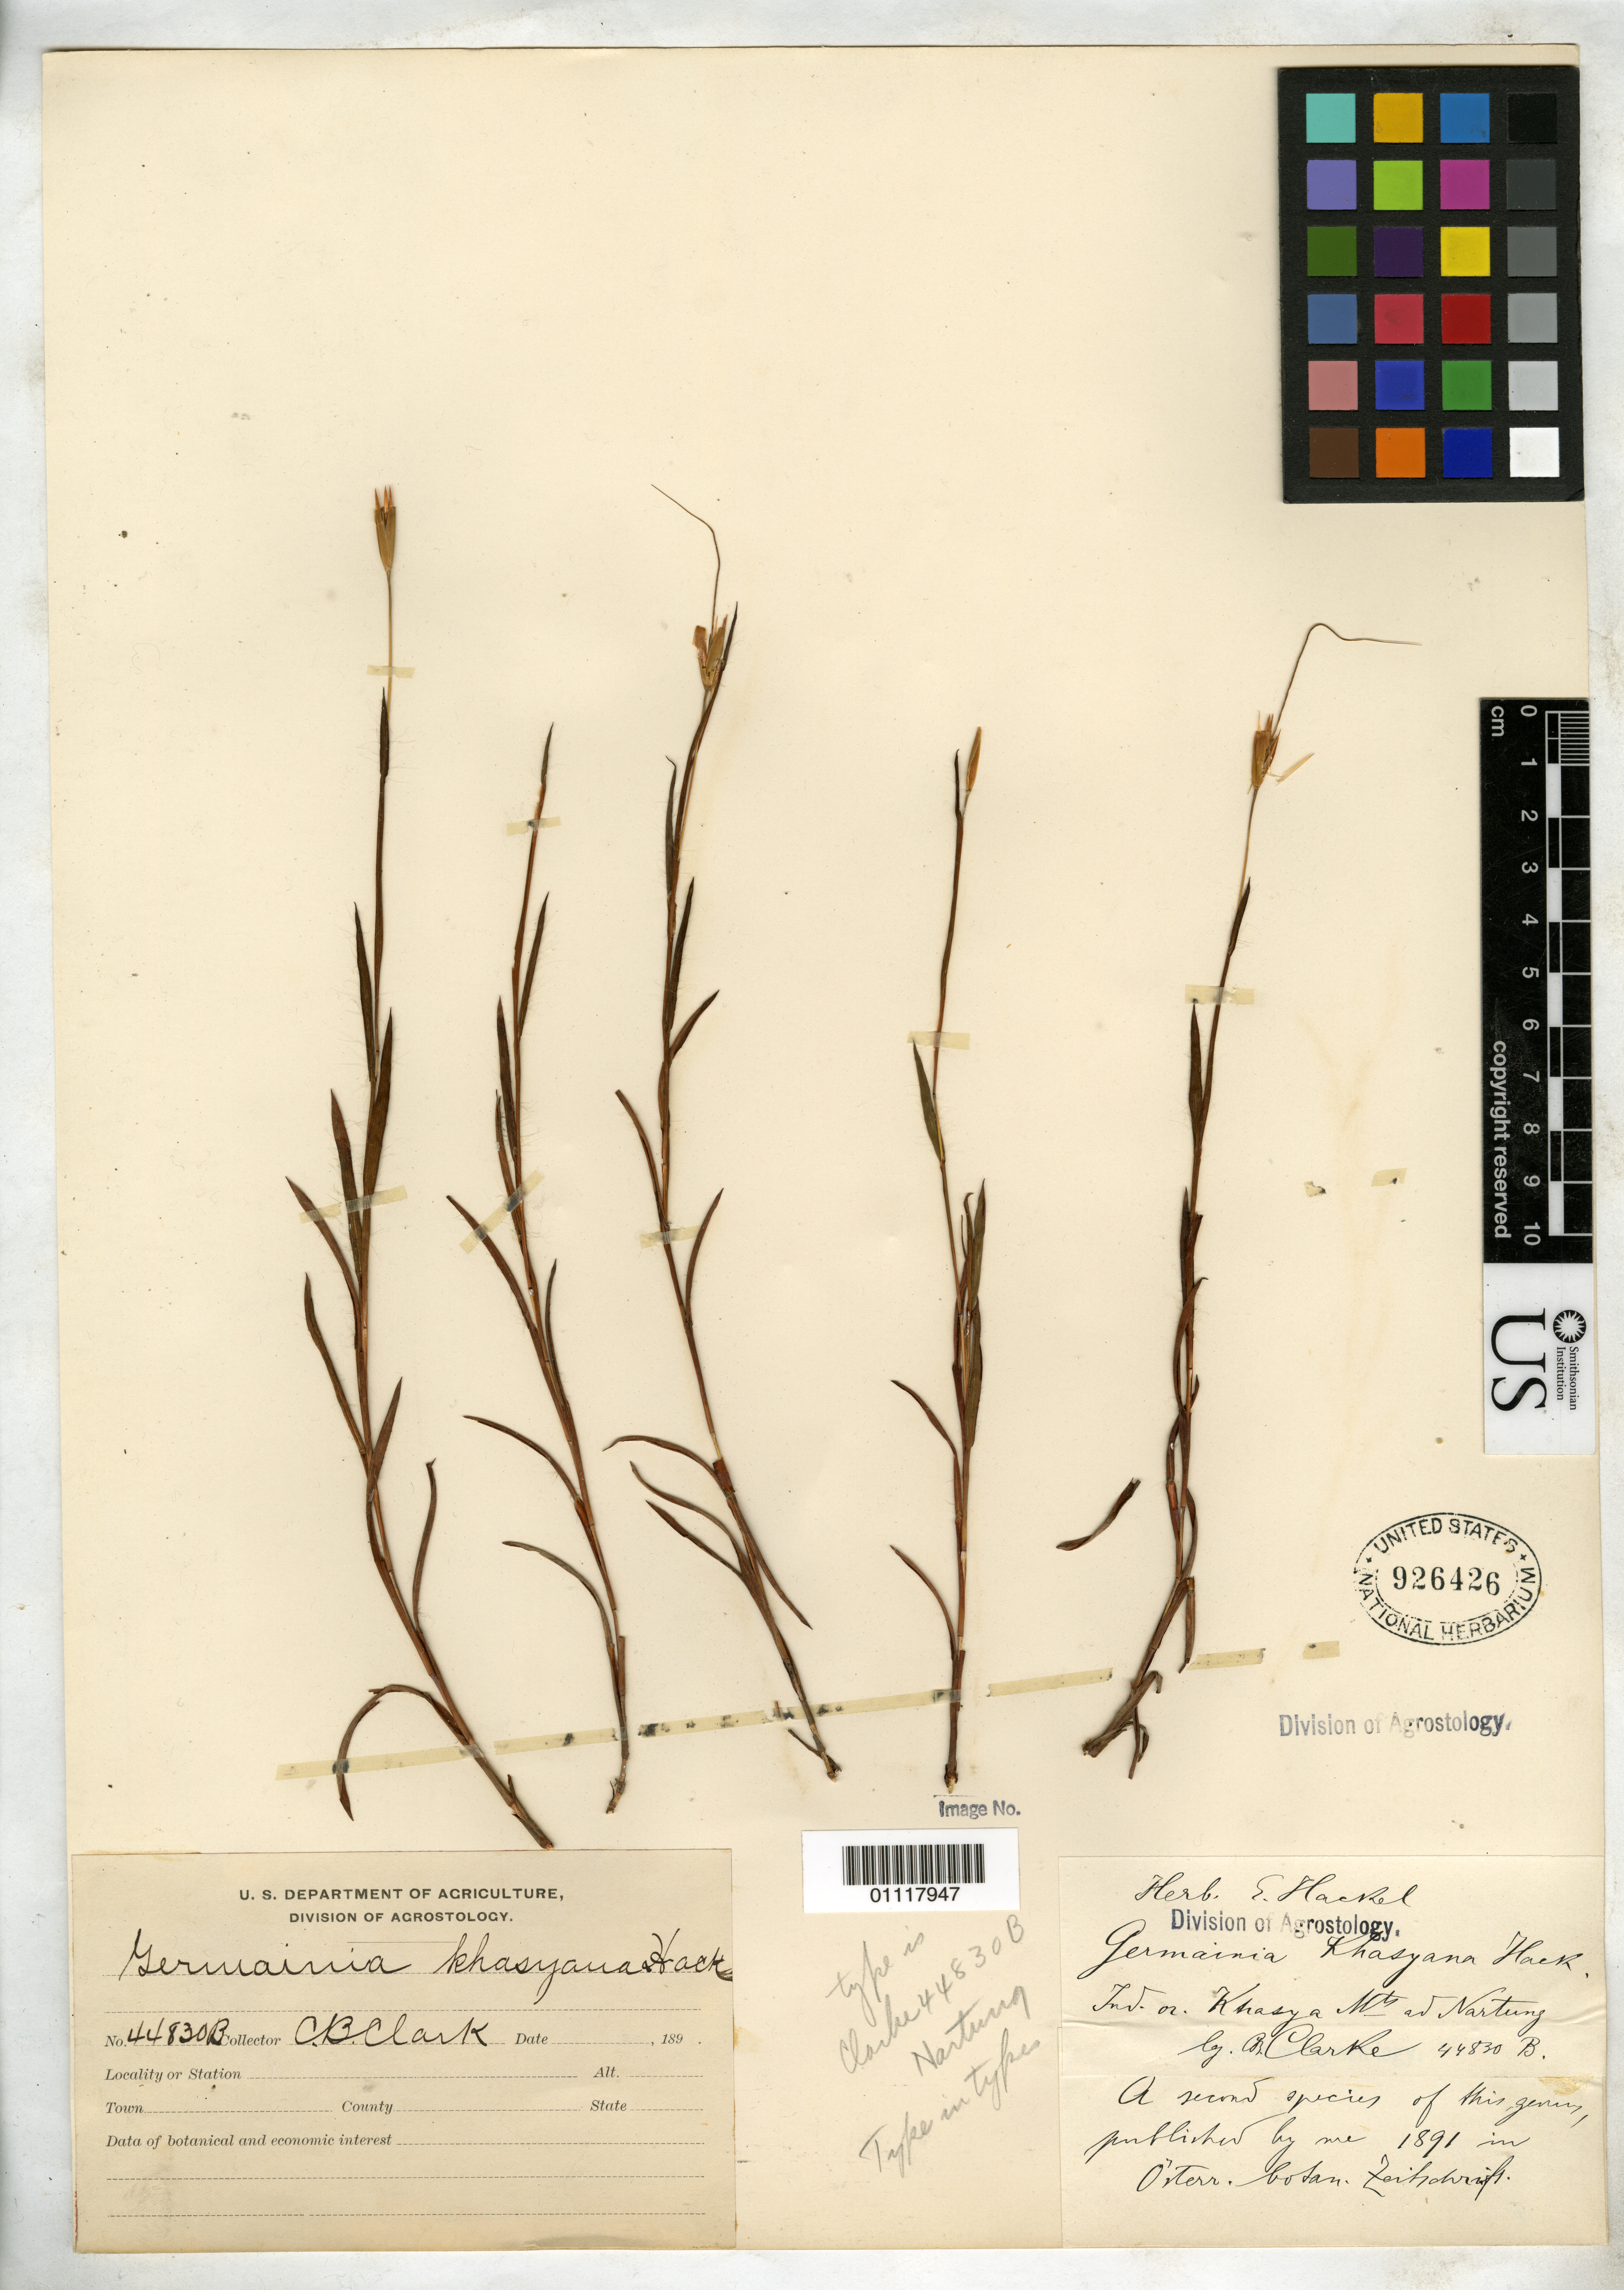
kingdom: Plantae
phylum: Tracheophyta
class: Liliopsida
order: Poales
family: Poaceae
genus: Germainia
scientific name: Germainia khasyana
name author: Hack.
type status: Syntype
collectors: C. B. Clarke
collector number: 44830 B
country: India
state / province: Meghalaya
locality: Ind. or. Khasya Mts. ad Nartung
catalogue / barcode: US 926426